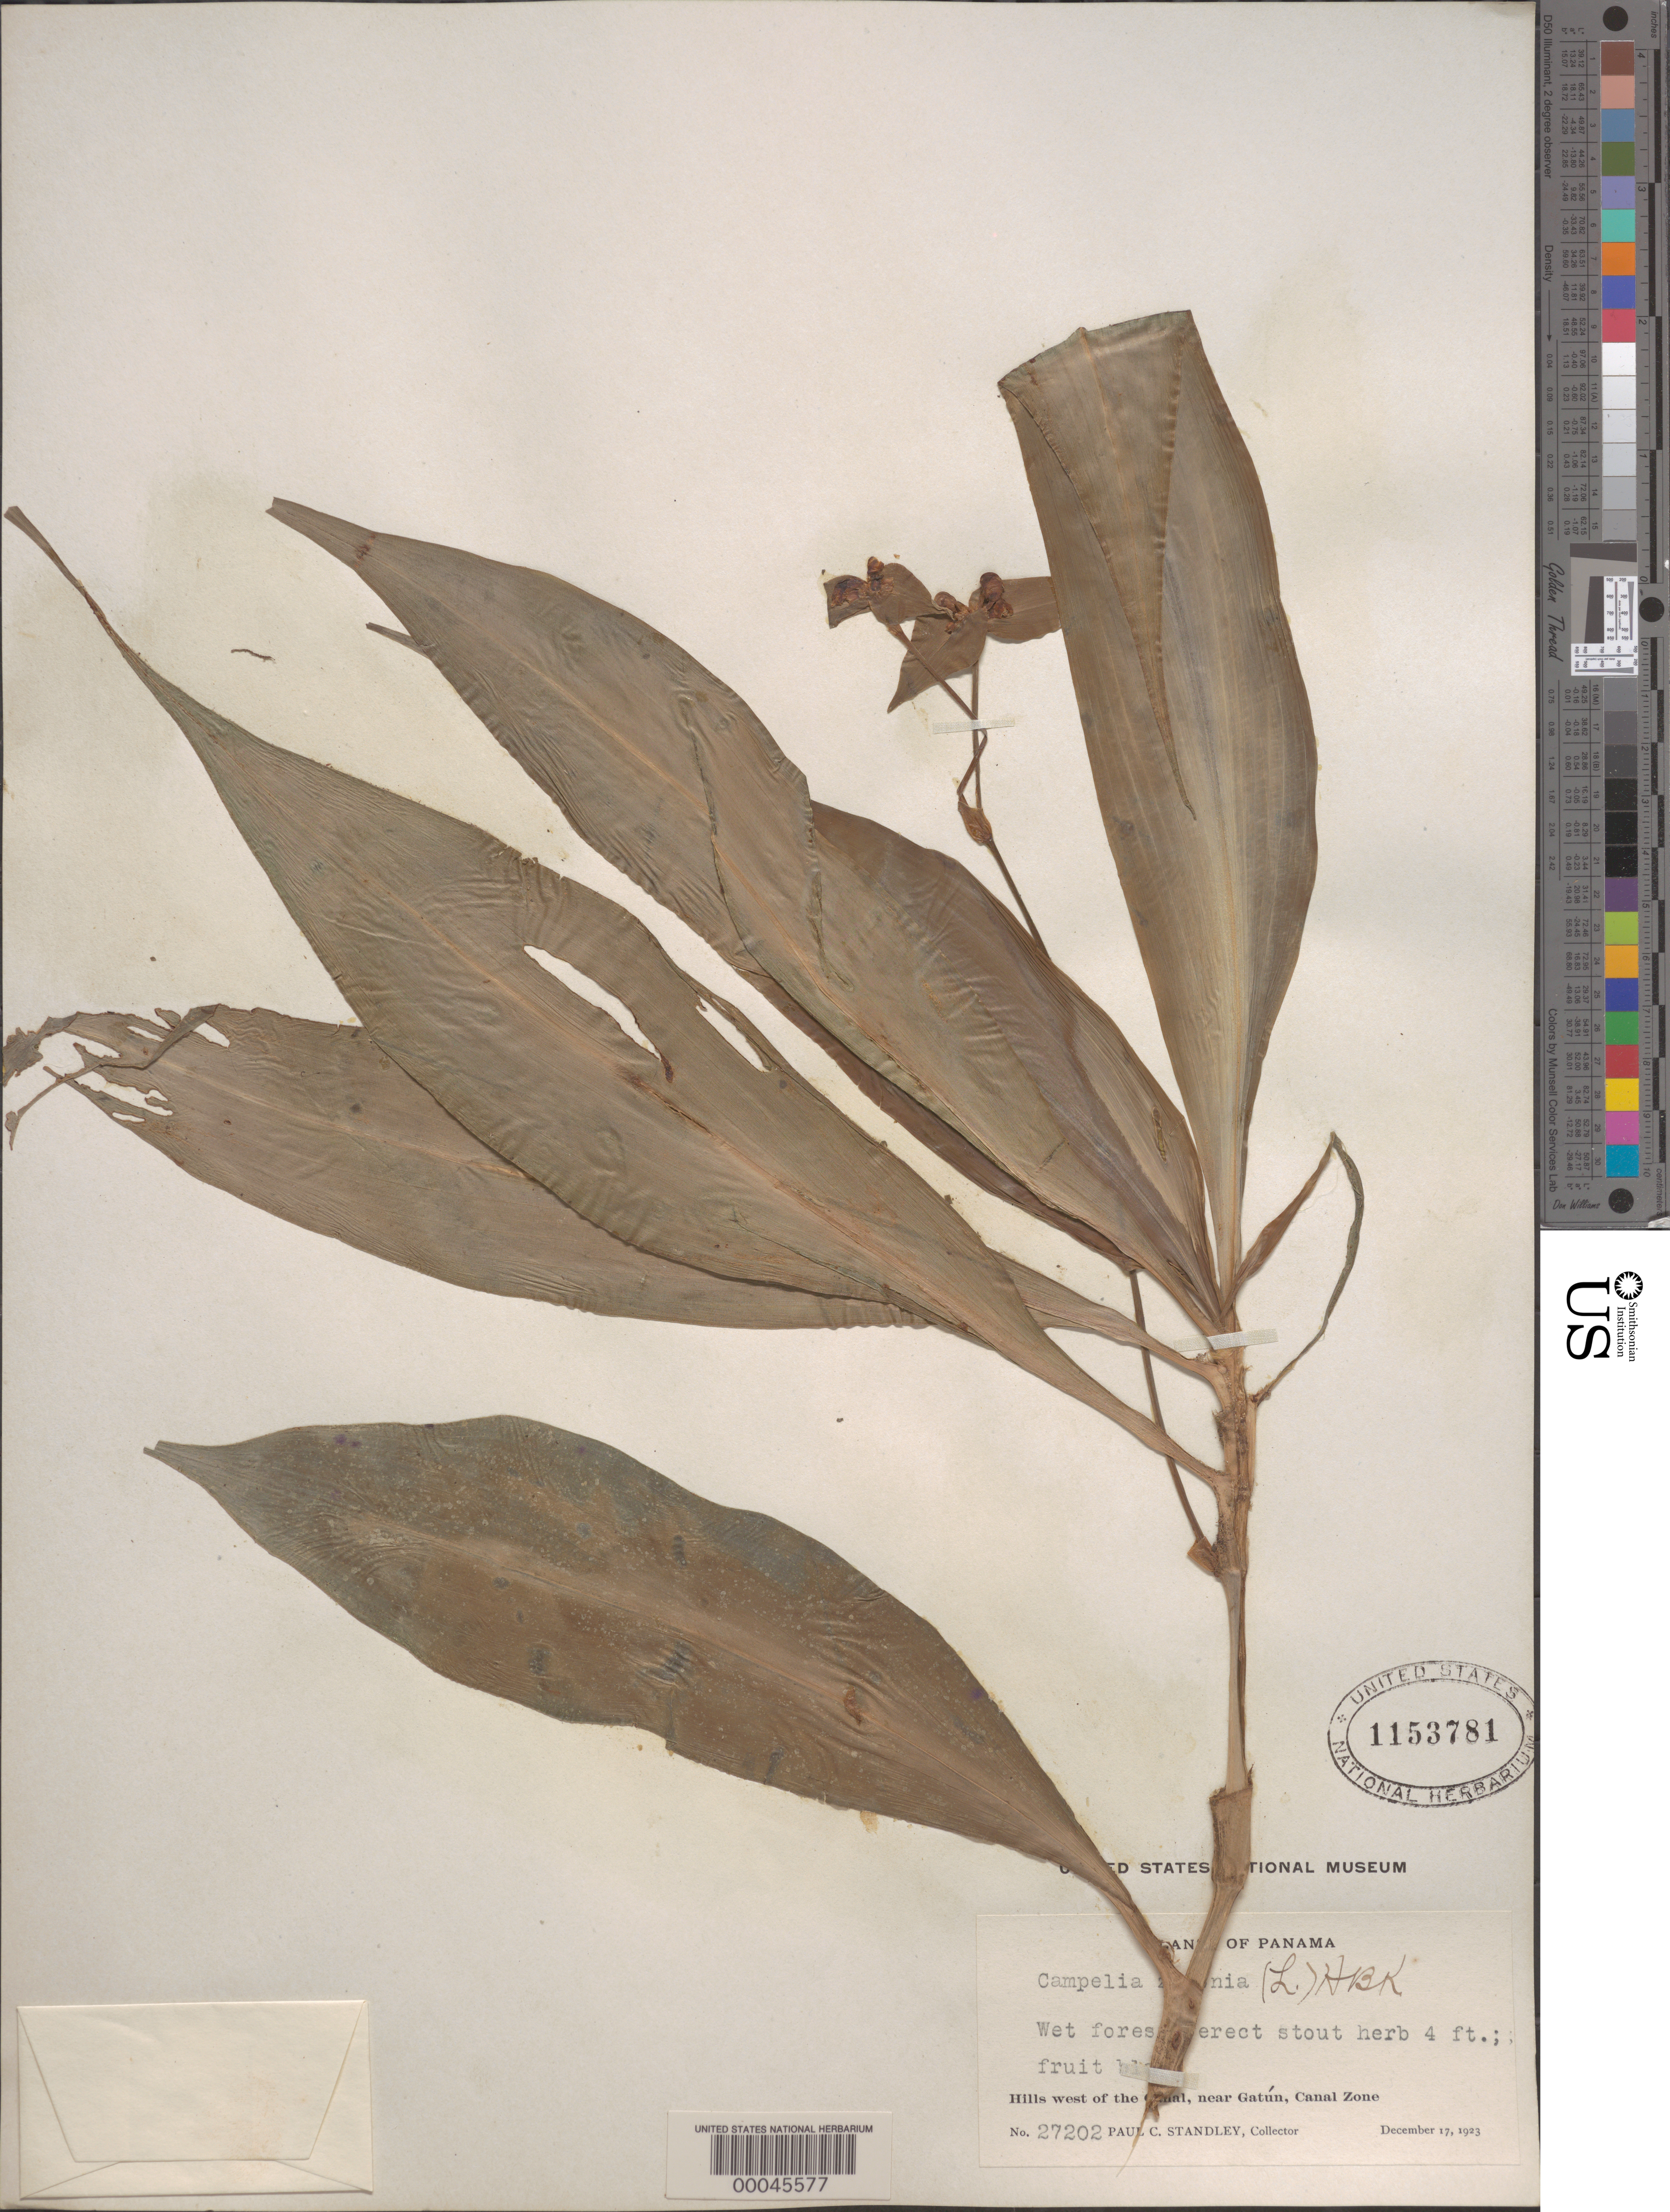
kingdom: Plantae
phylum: Tracheophyta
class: Liliopsida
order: Commelinales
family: Commelinaceae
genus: Tradescantia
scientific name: Tradescantia zanonia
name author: (L.) Sw.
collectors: P. C. Standley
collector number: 27202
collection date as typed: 17 Dec 1923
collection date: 1923-12-17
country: Panama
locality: Near Gatun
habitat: Wet forest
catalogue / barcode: US 1153781